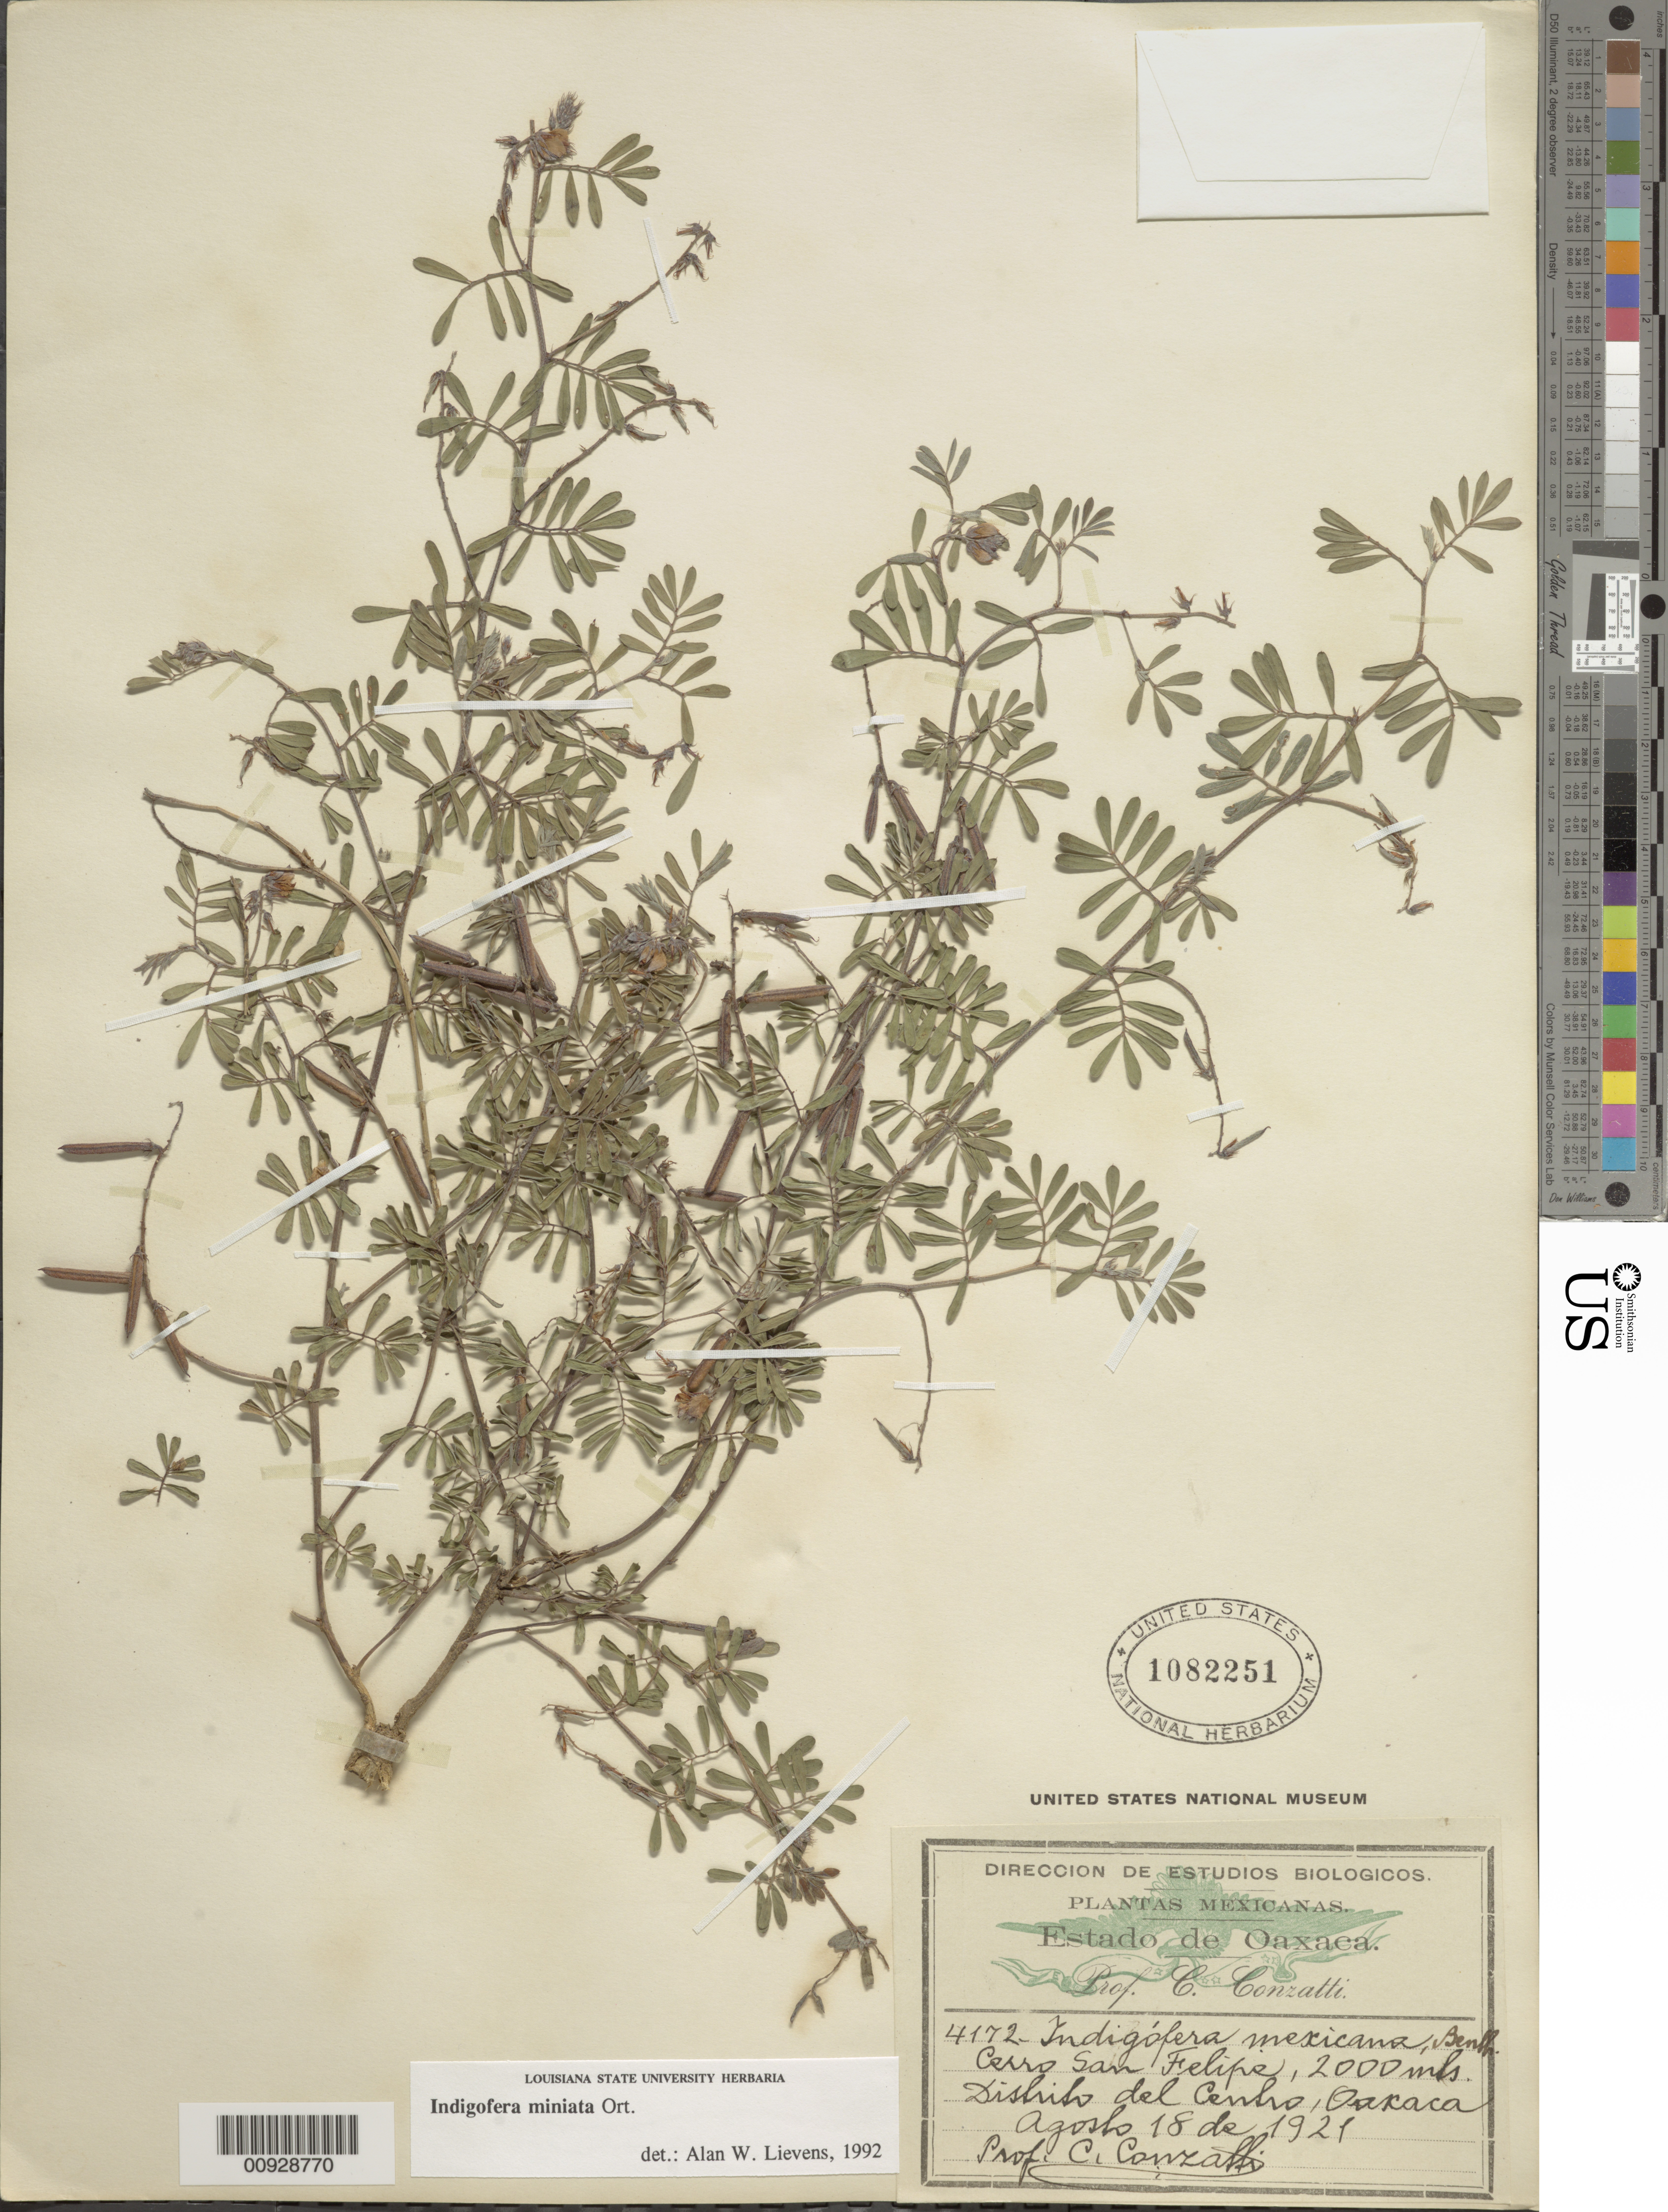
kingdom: Plantae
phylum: Tracheophyta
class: Magnoliopsida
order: Fabales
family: Fabaceae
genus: Indigofera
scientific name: Indigofera miniata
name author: Orteg.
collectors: C. Conzatti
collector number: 4172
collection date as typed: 18 Aug 1921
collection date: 1921-08-18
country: Mexico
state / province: Oaxaca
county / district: Centro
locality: Cerro San Felipe, Distrito del Centro, Oaxaca.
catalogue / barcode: US 1082251